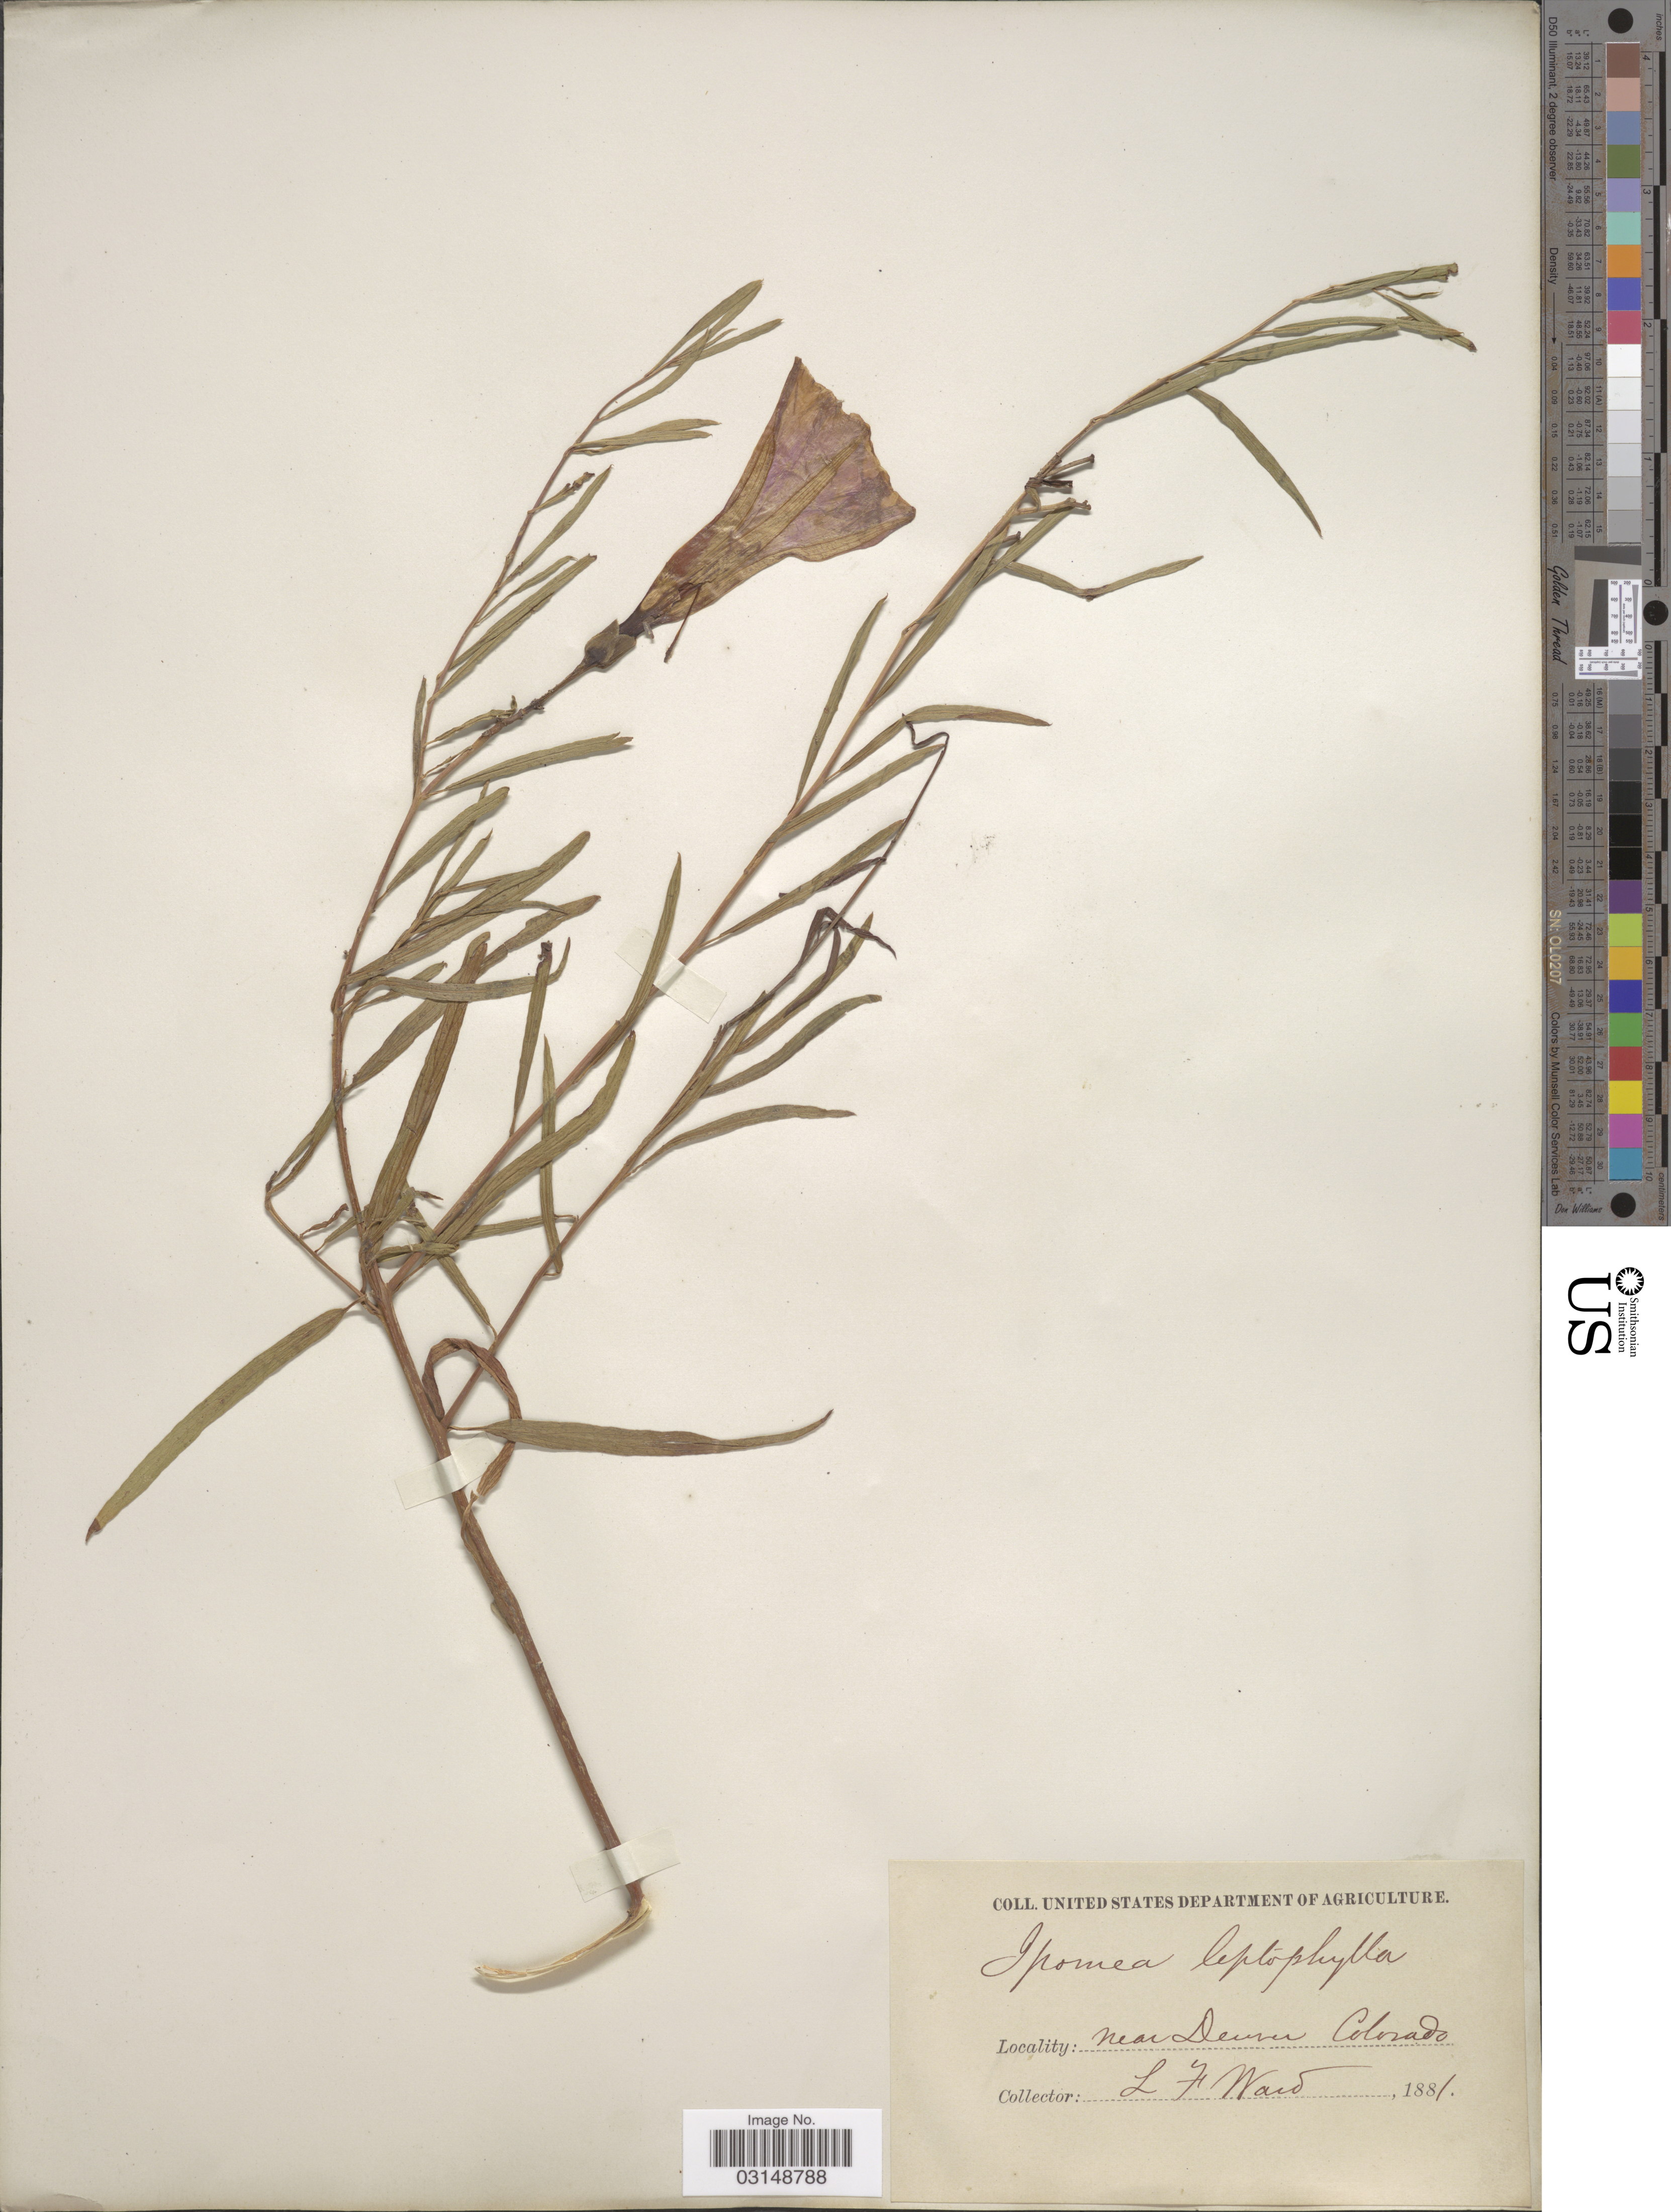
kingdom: Plantae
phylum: Tracheophyta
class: Magnoliopsida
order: Solanales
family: Convolvulaceae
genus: Ipomoea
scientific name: Ipomoea leptophylla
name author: Torr.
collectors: L. Ward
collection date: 1881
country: United States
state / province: Colorado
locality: Near Denver.